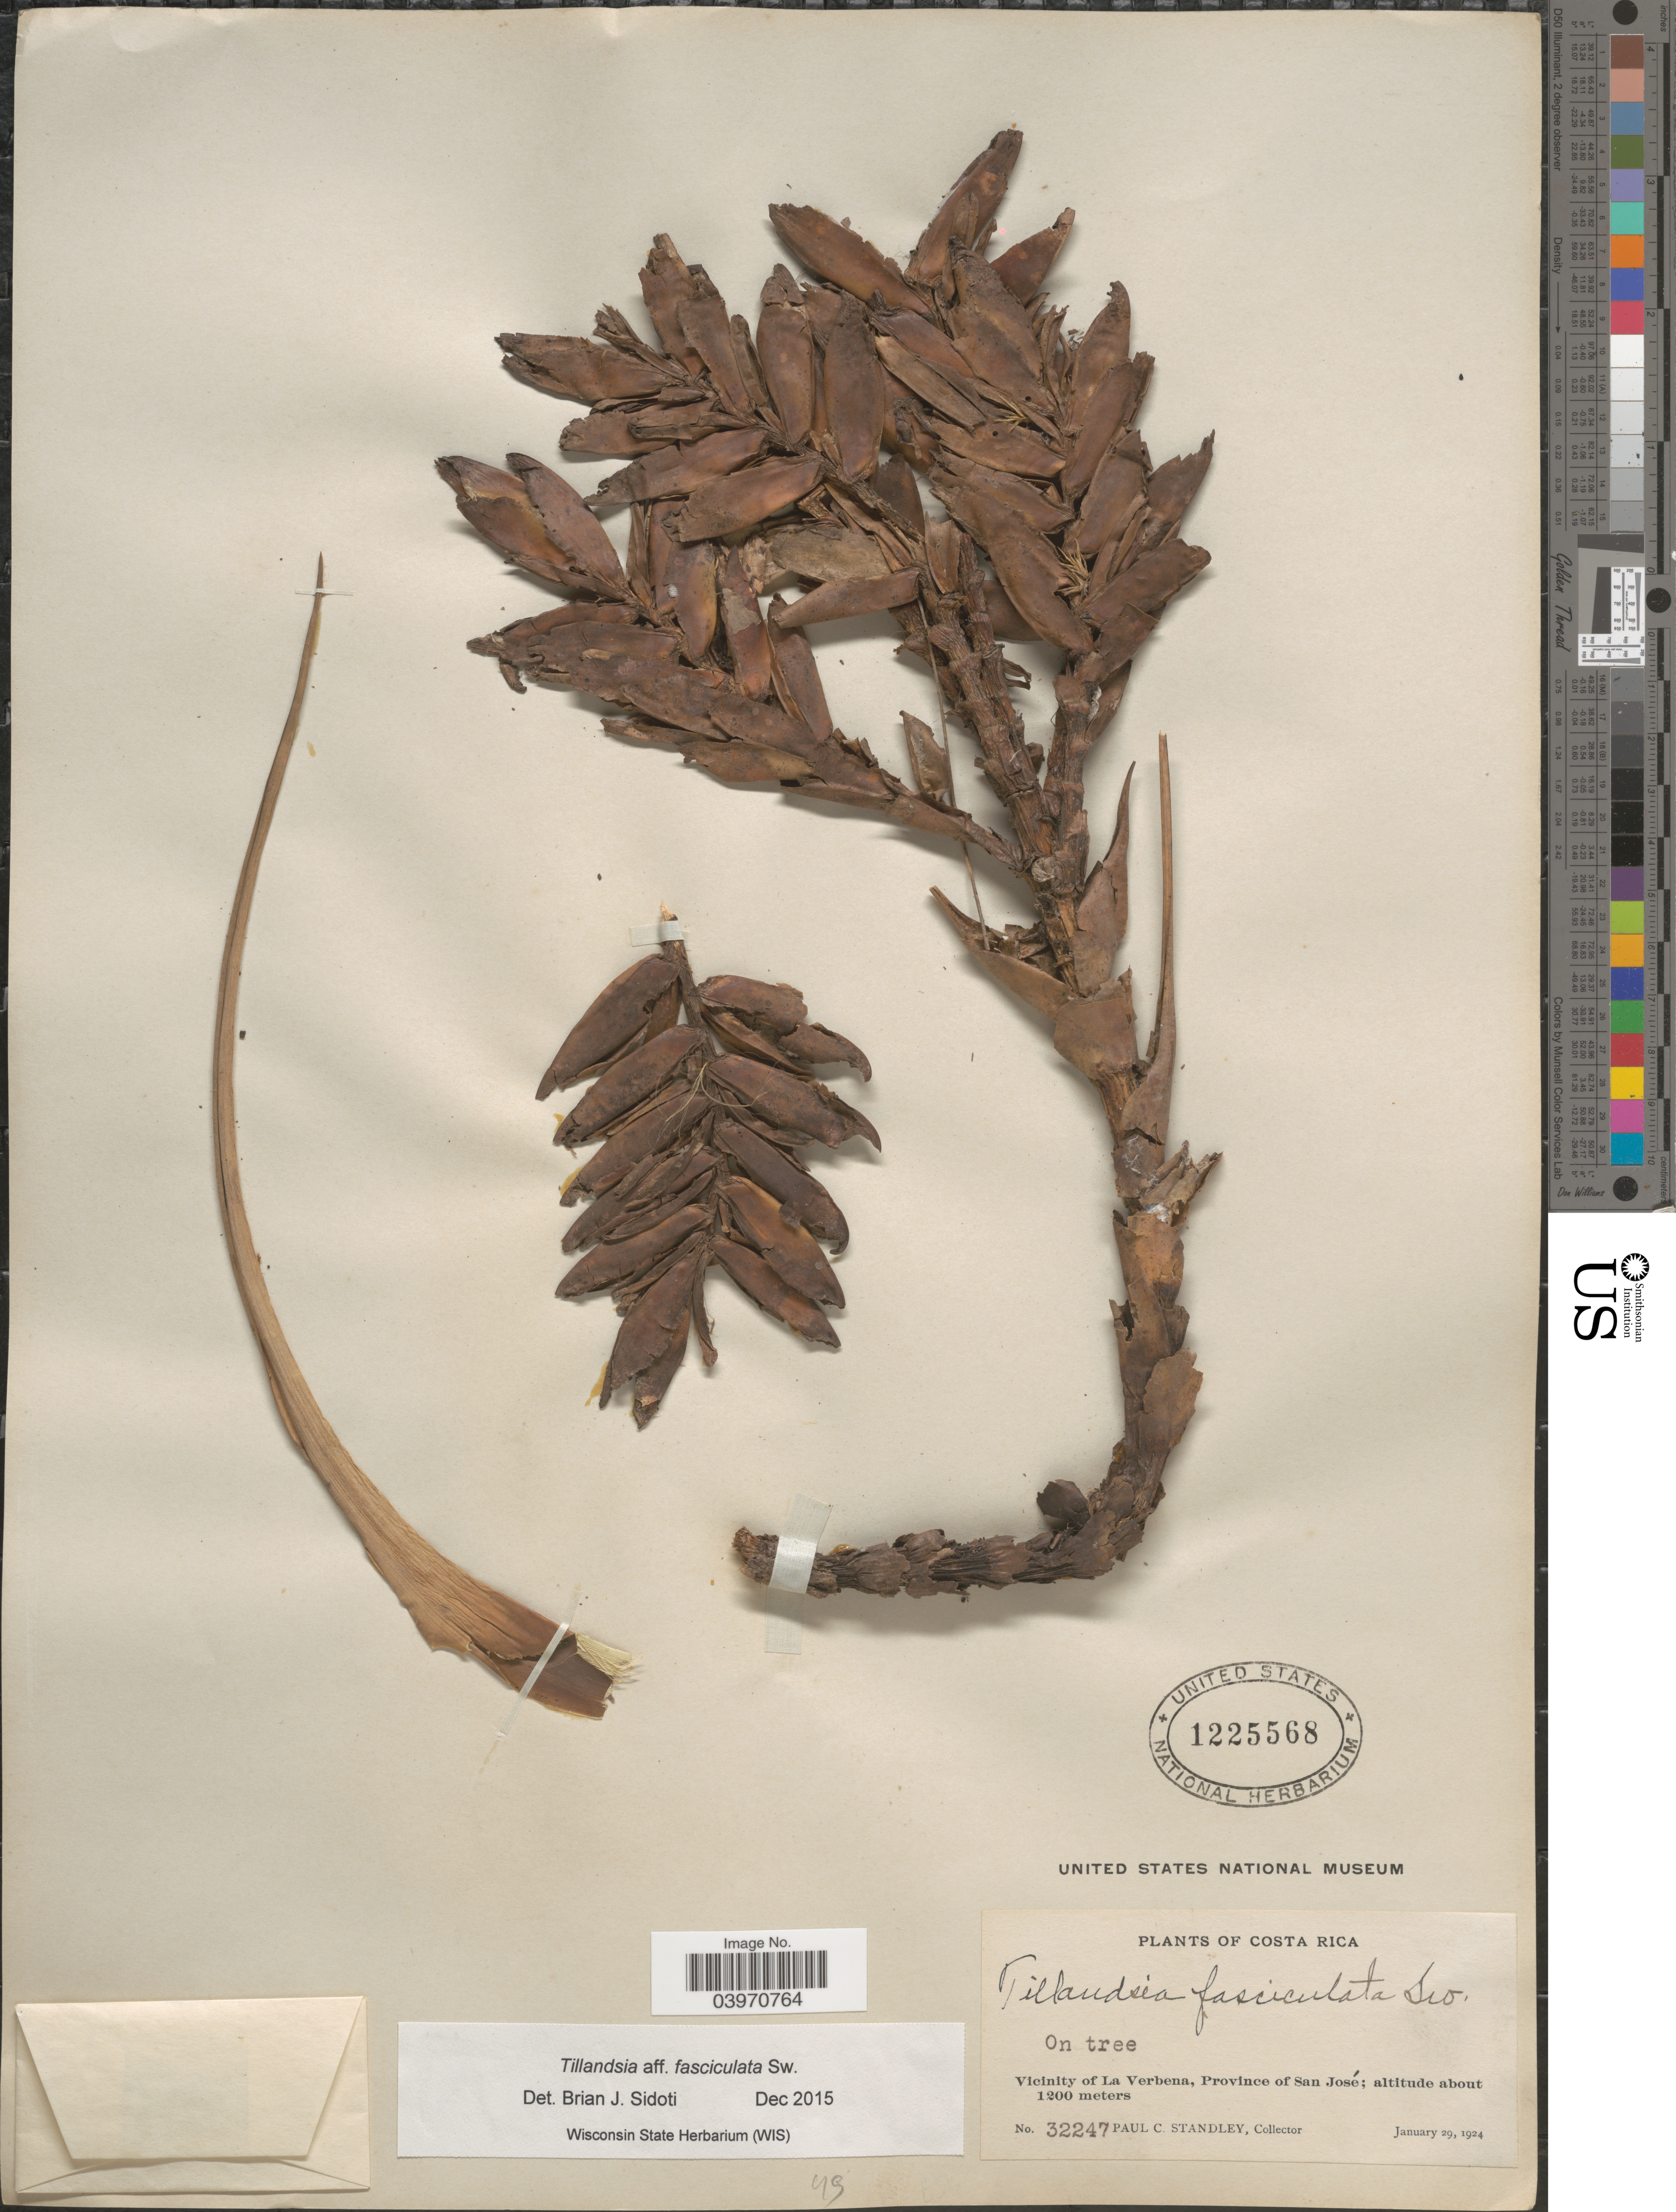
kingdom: Plantae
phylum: Tracheophyta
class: Liliopsida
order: Poales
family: Bromeliaceae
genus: Tillandsia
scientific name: Tillandsia fasciculata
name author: Sw.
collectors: P. C. Standley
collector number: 32247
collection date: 1924-01-29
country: Costa Rica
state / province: San José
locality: Vicinity of La Verbena.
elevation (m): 1200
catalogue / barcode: US 1225568